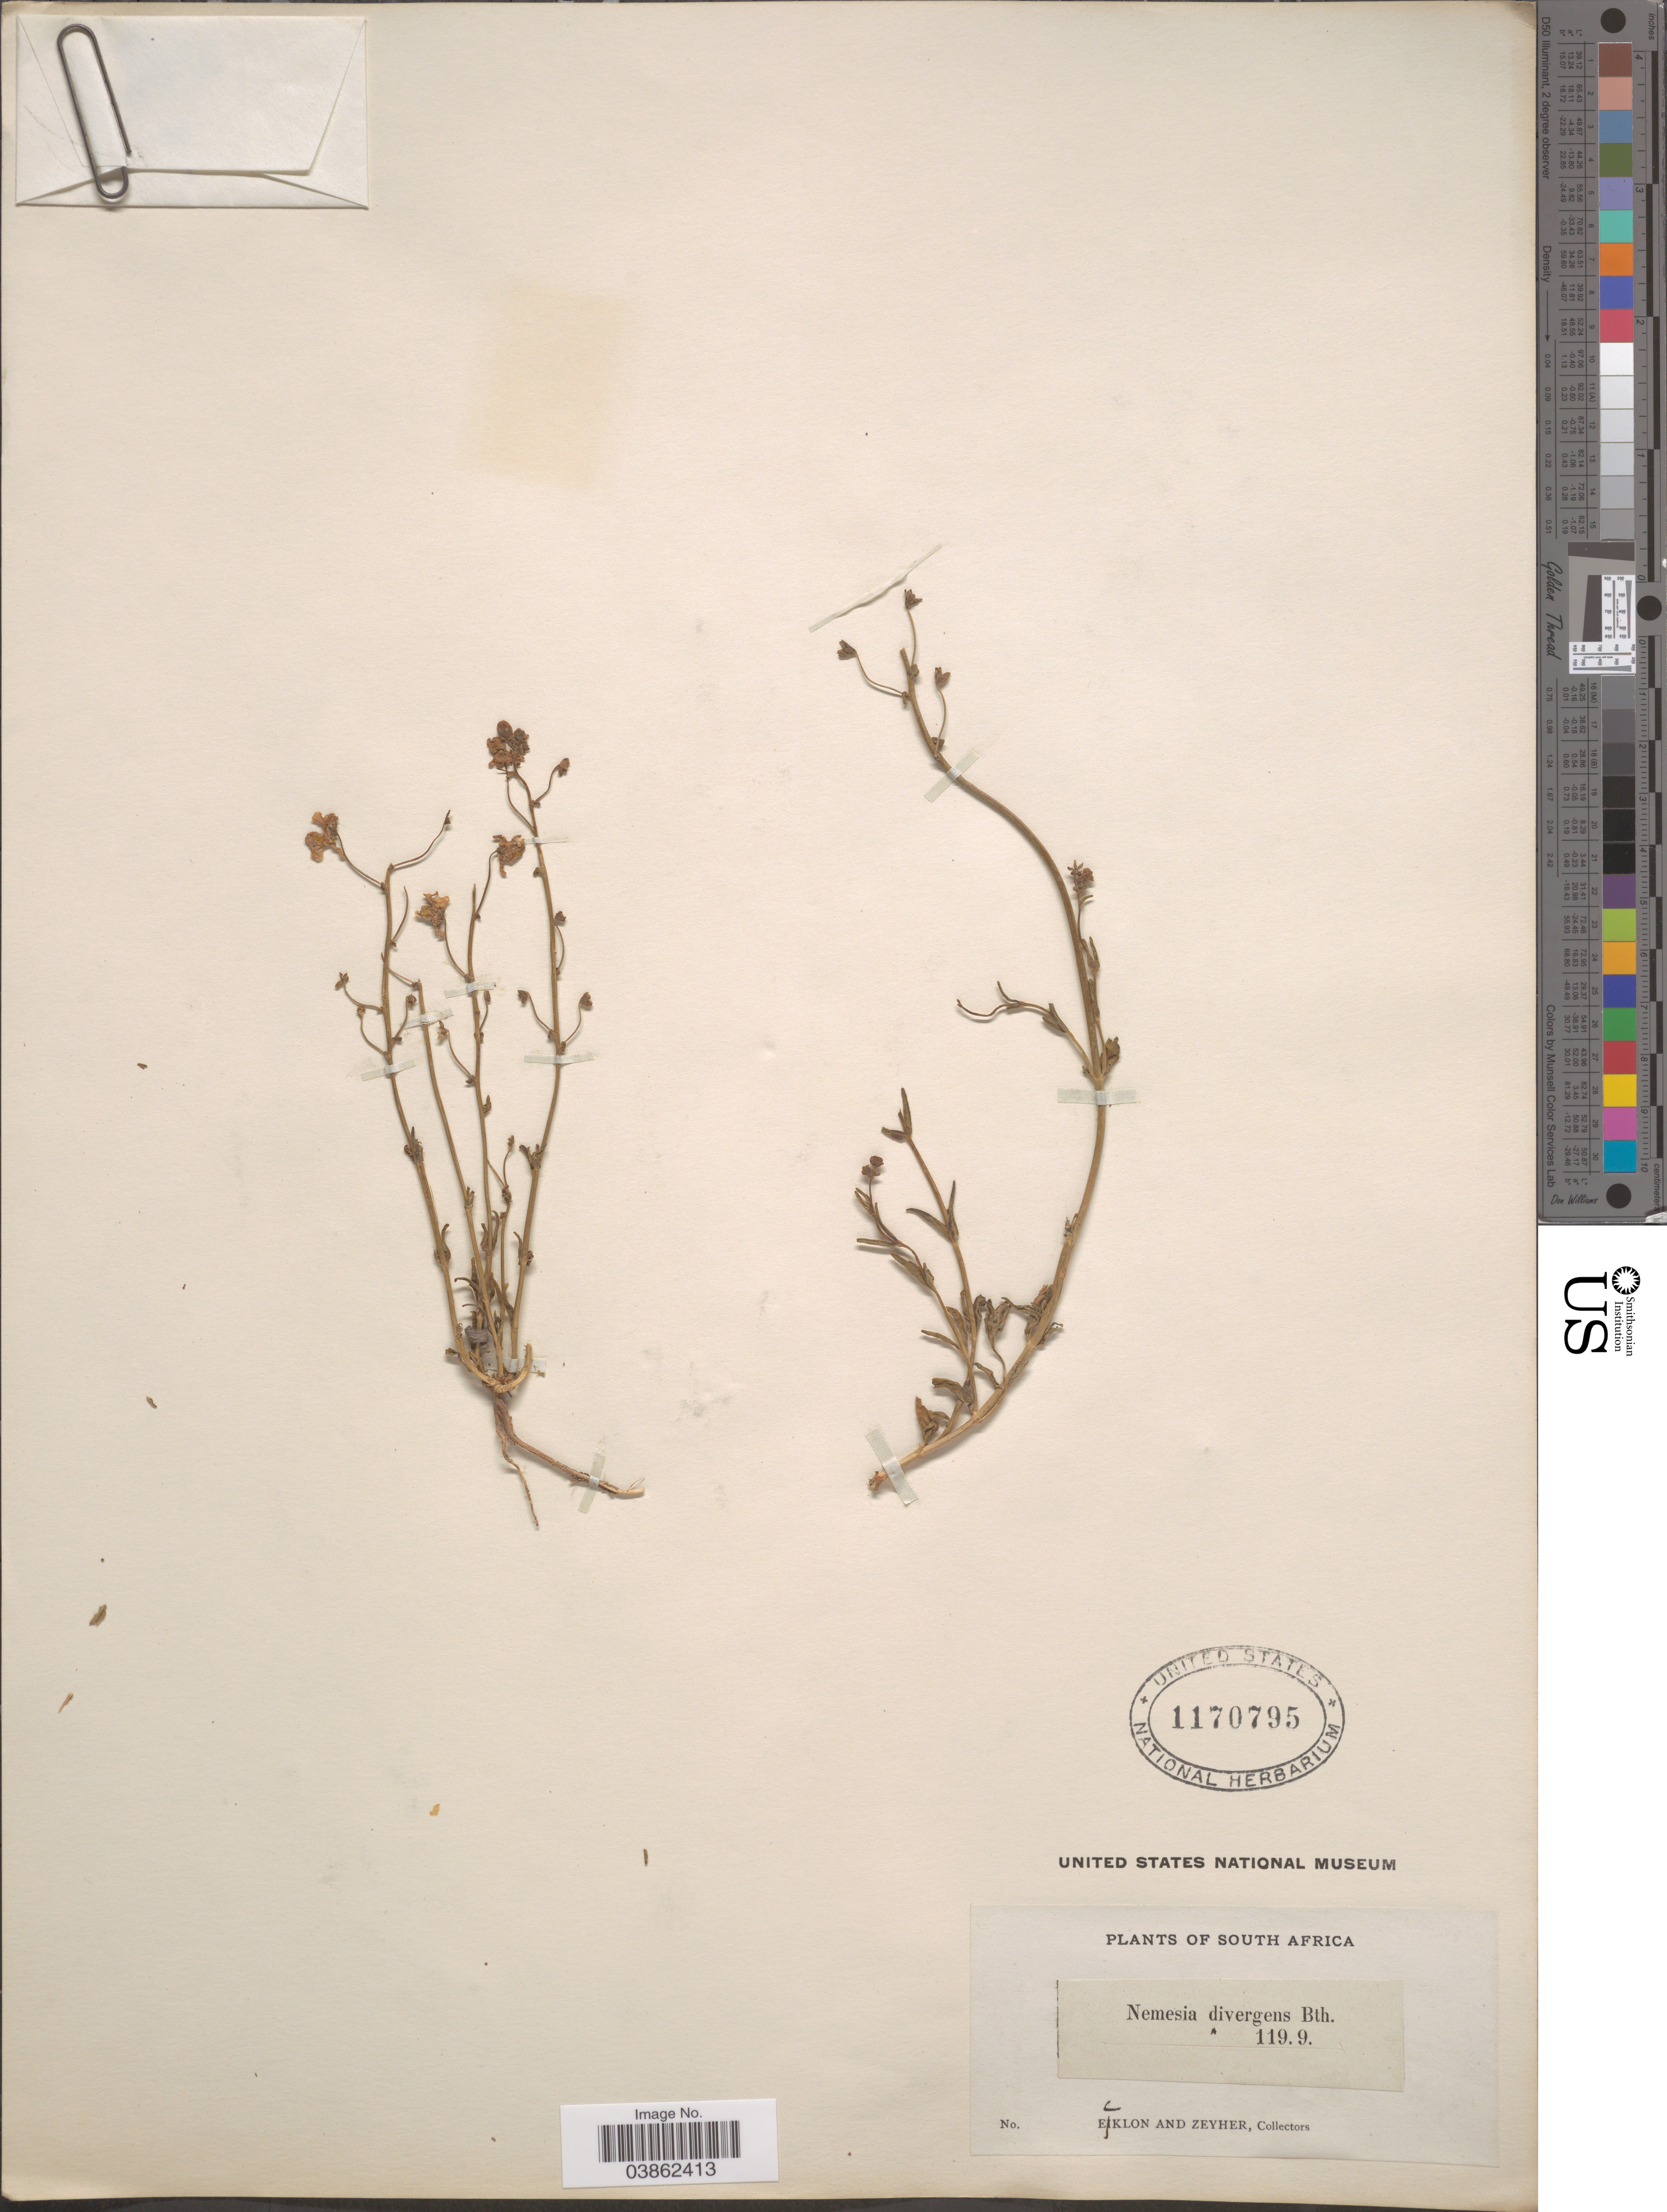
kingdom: Plantae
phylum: Tracheophyta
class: Magnoliopsida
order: Lamiales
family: Scrophulariaceae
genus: Nemesia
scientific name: Nemesia divergens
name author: Benth.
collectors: -. Ecklon & -. Zeyher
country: South Africa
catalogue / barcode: US 1170795